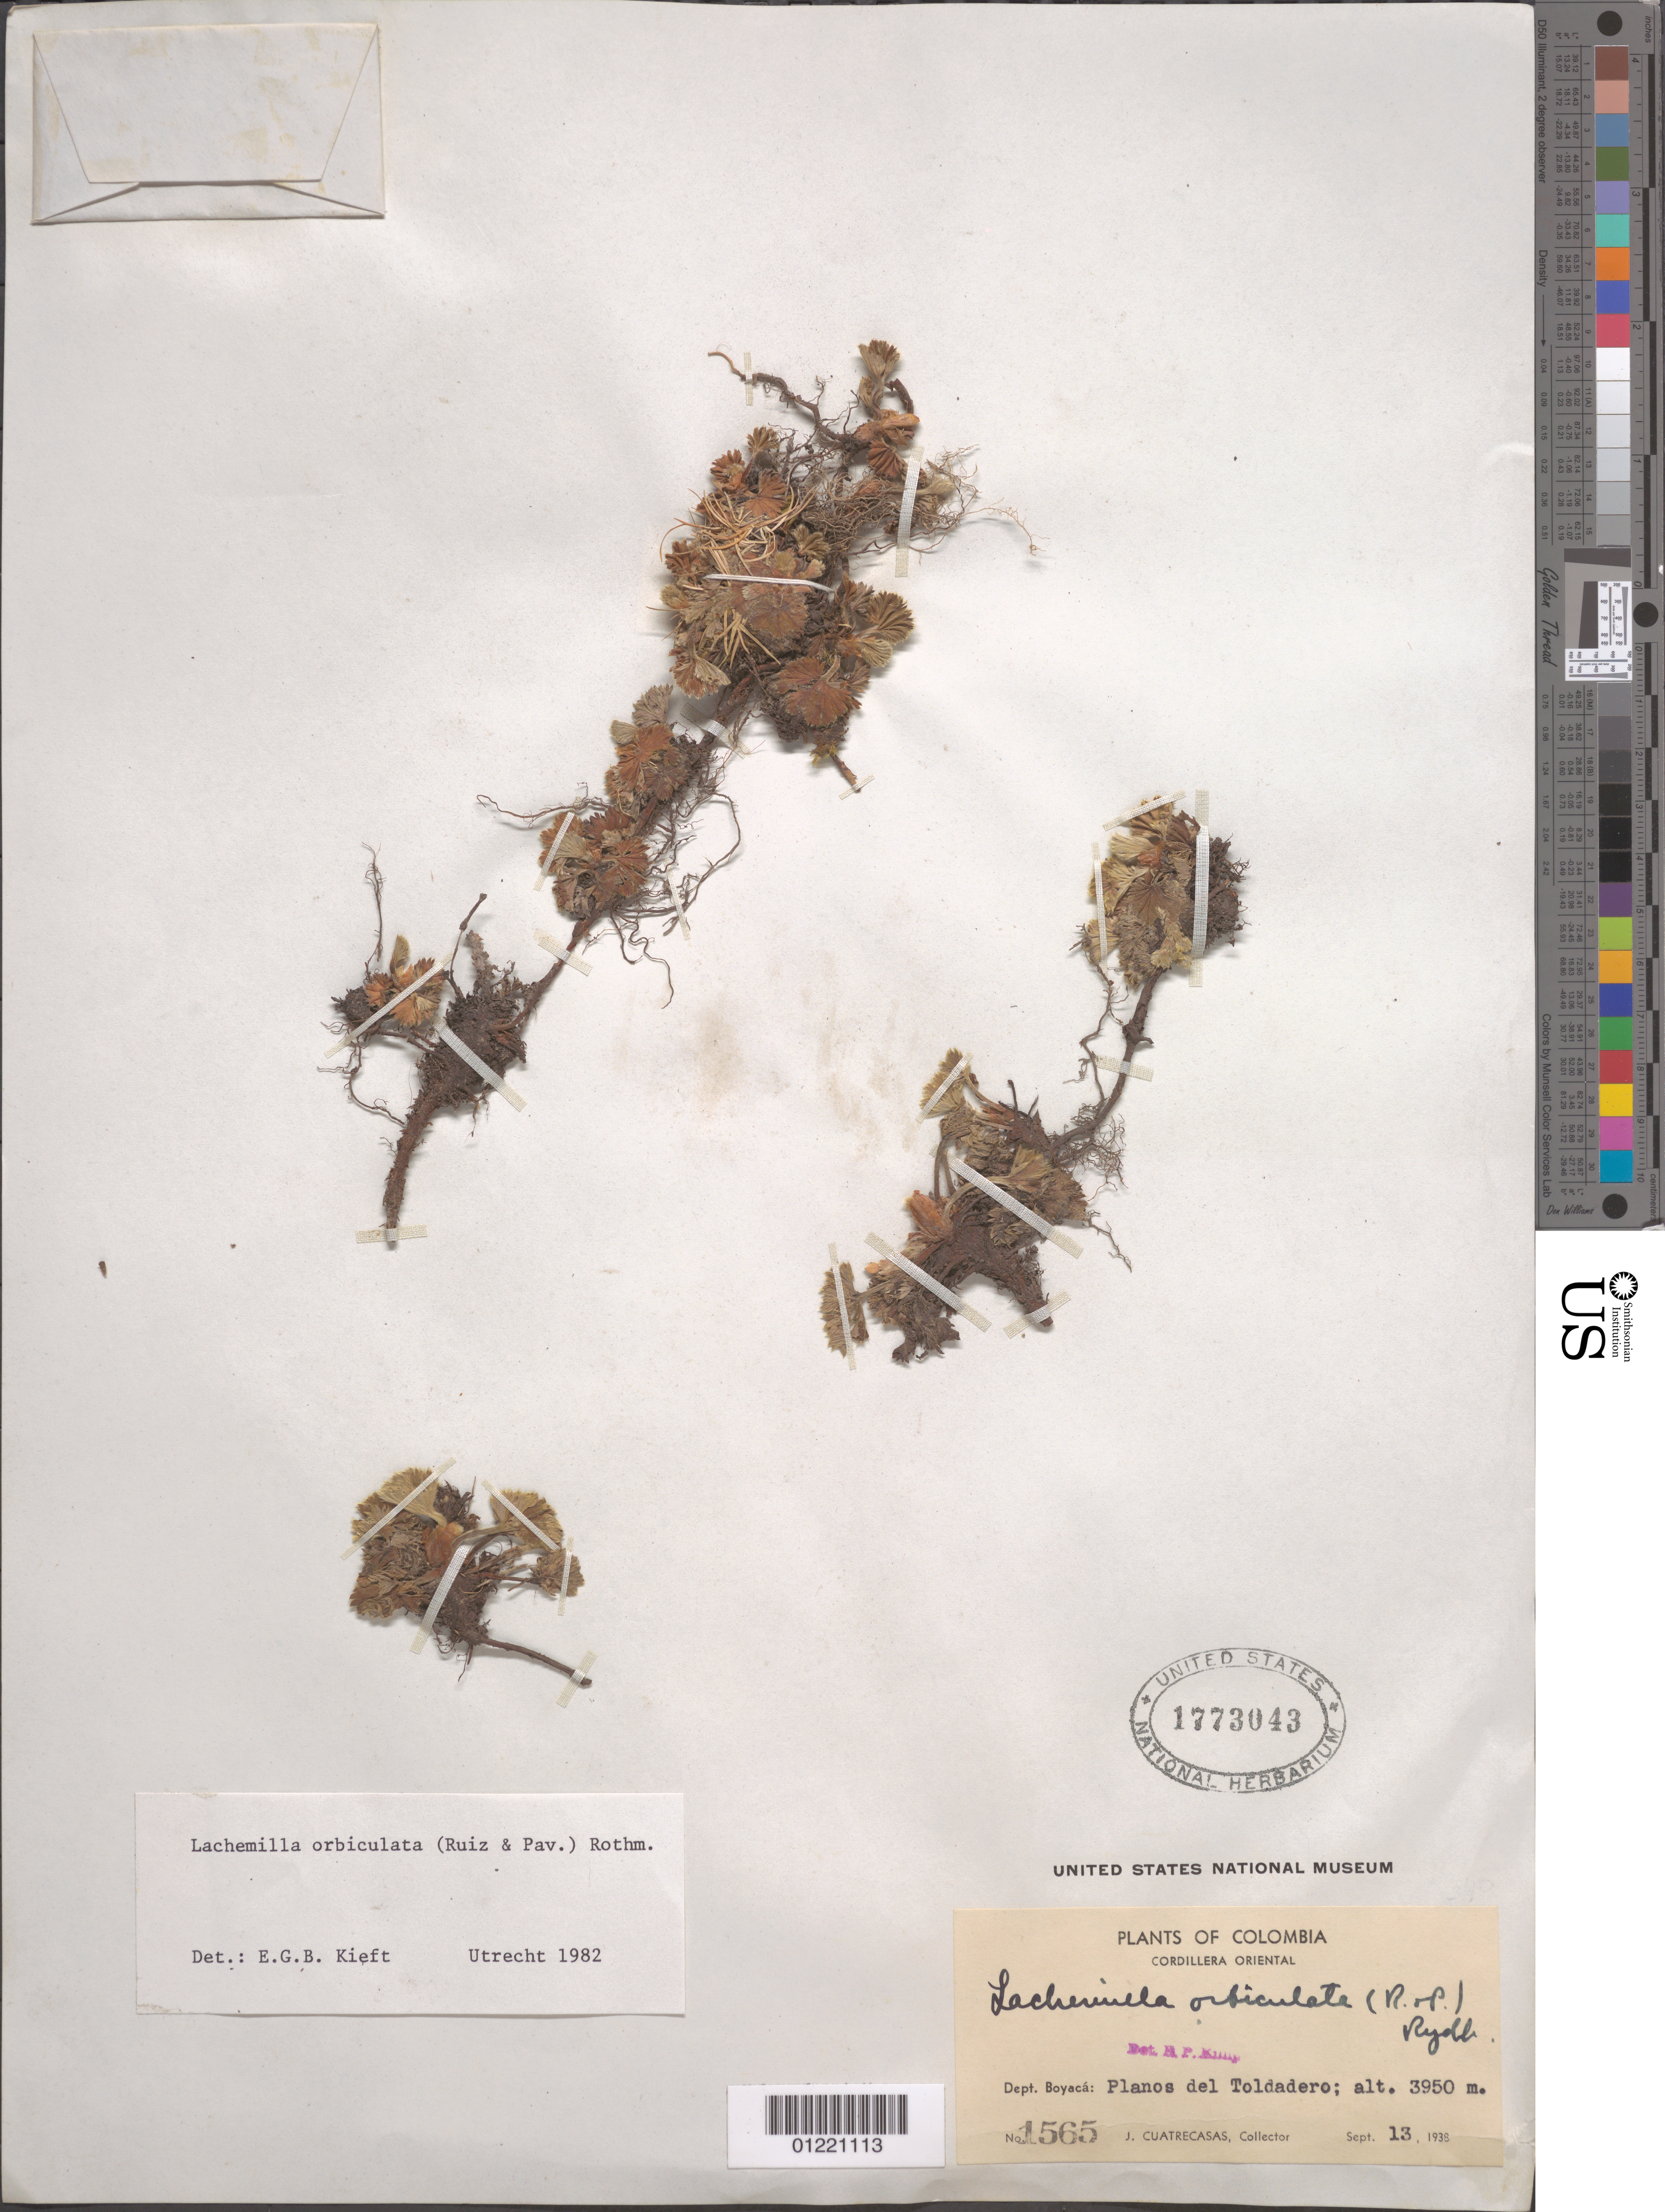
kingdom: Plantae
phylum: Tracheophyta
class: Magnoliopsida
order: Rosales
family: Rosaceae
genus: Lachemilla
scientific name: Lachemilla orbiculata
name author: (Ruiz & Pav.) Rydb.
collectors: J. Cuatrecasas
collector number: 1565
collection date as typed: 13 Sep 1938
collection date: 1938-09-13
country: Colombia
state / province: Boyacá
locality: Planos de Toldadero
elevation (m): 3950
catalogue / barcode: US 1773043